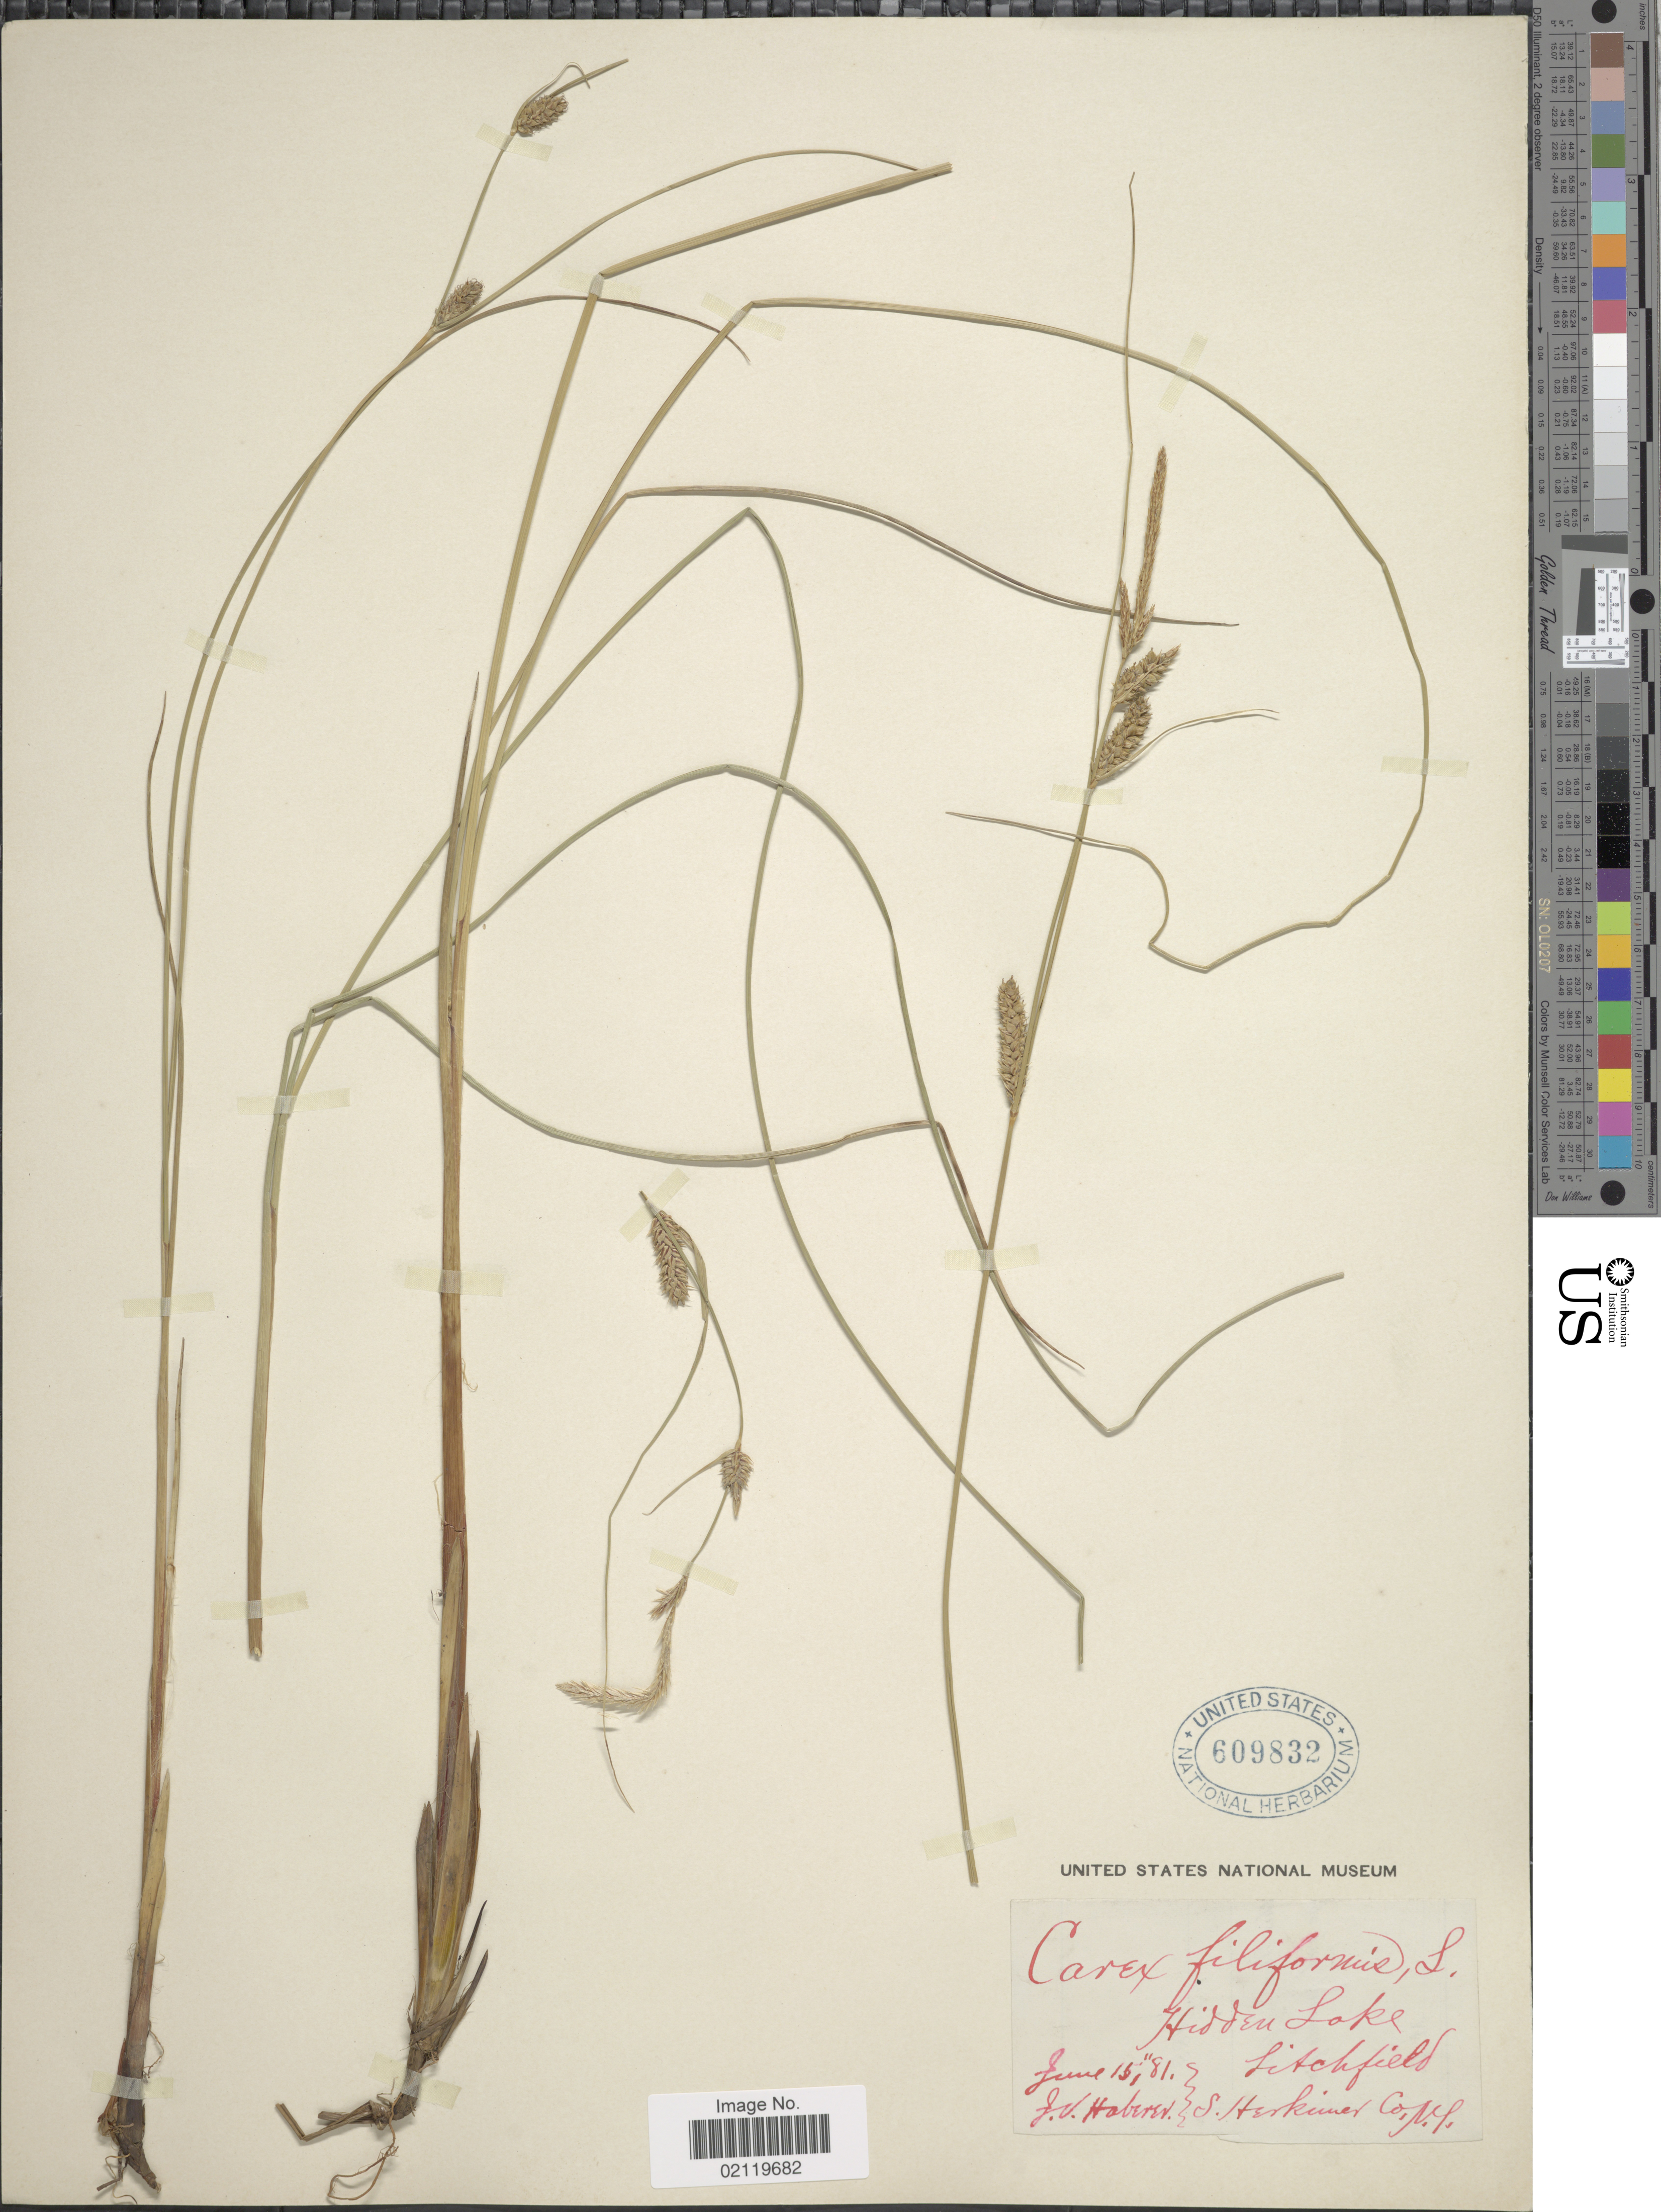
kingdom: Plantae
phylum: Tracheophyta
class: Liliopsida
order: Poales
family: Cyperaceae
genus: Carex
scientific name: Carex lasiocarpa var. americana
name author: Fernald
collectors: J. V. Haberer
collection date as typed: Transcribed d/m/y: 15/6/81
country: United States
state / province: New York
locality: Hidden Lake. Litchfield. S. Herkikmer Co.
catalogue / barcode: US 609832